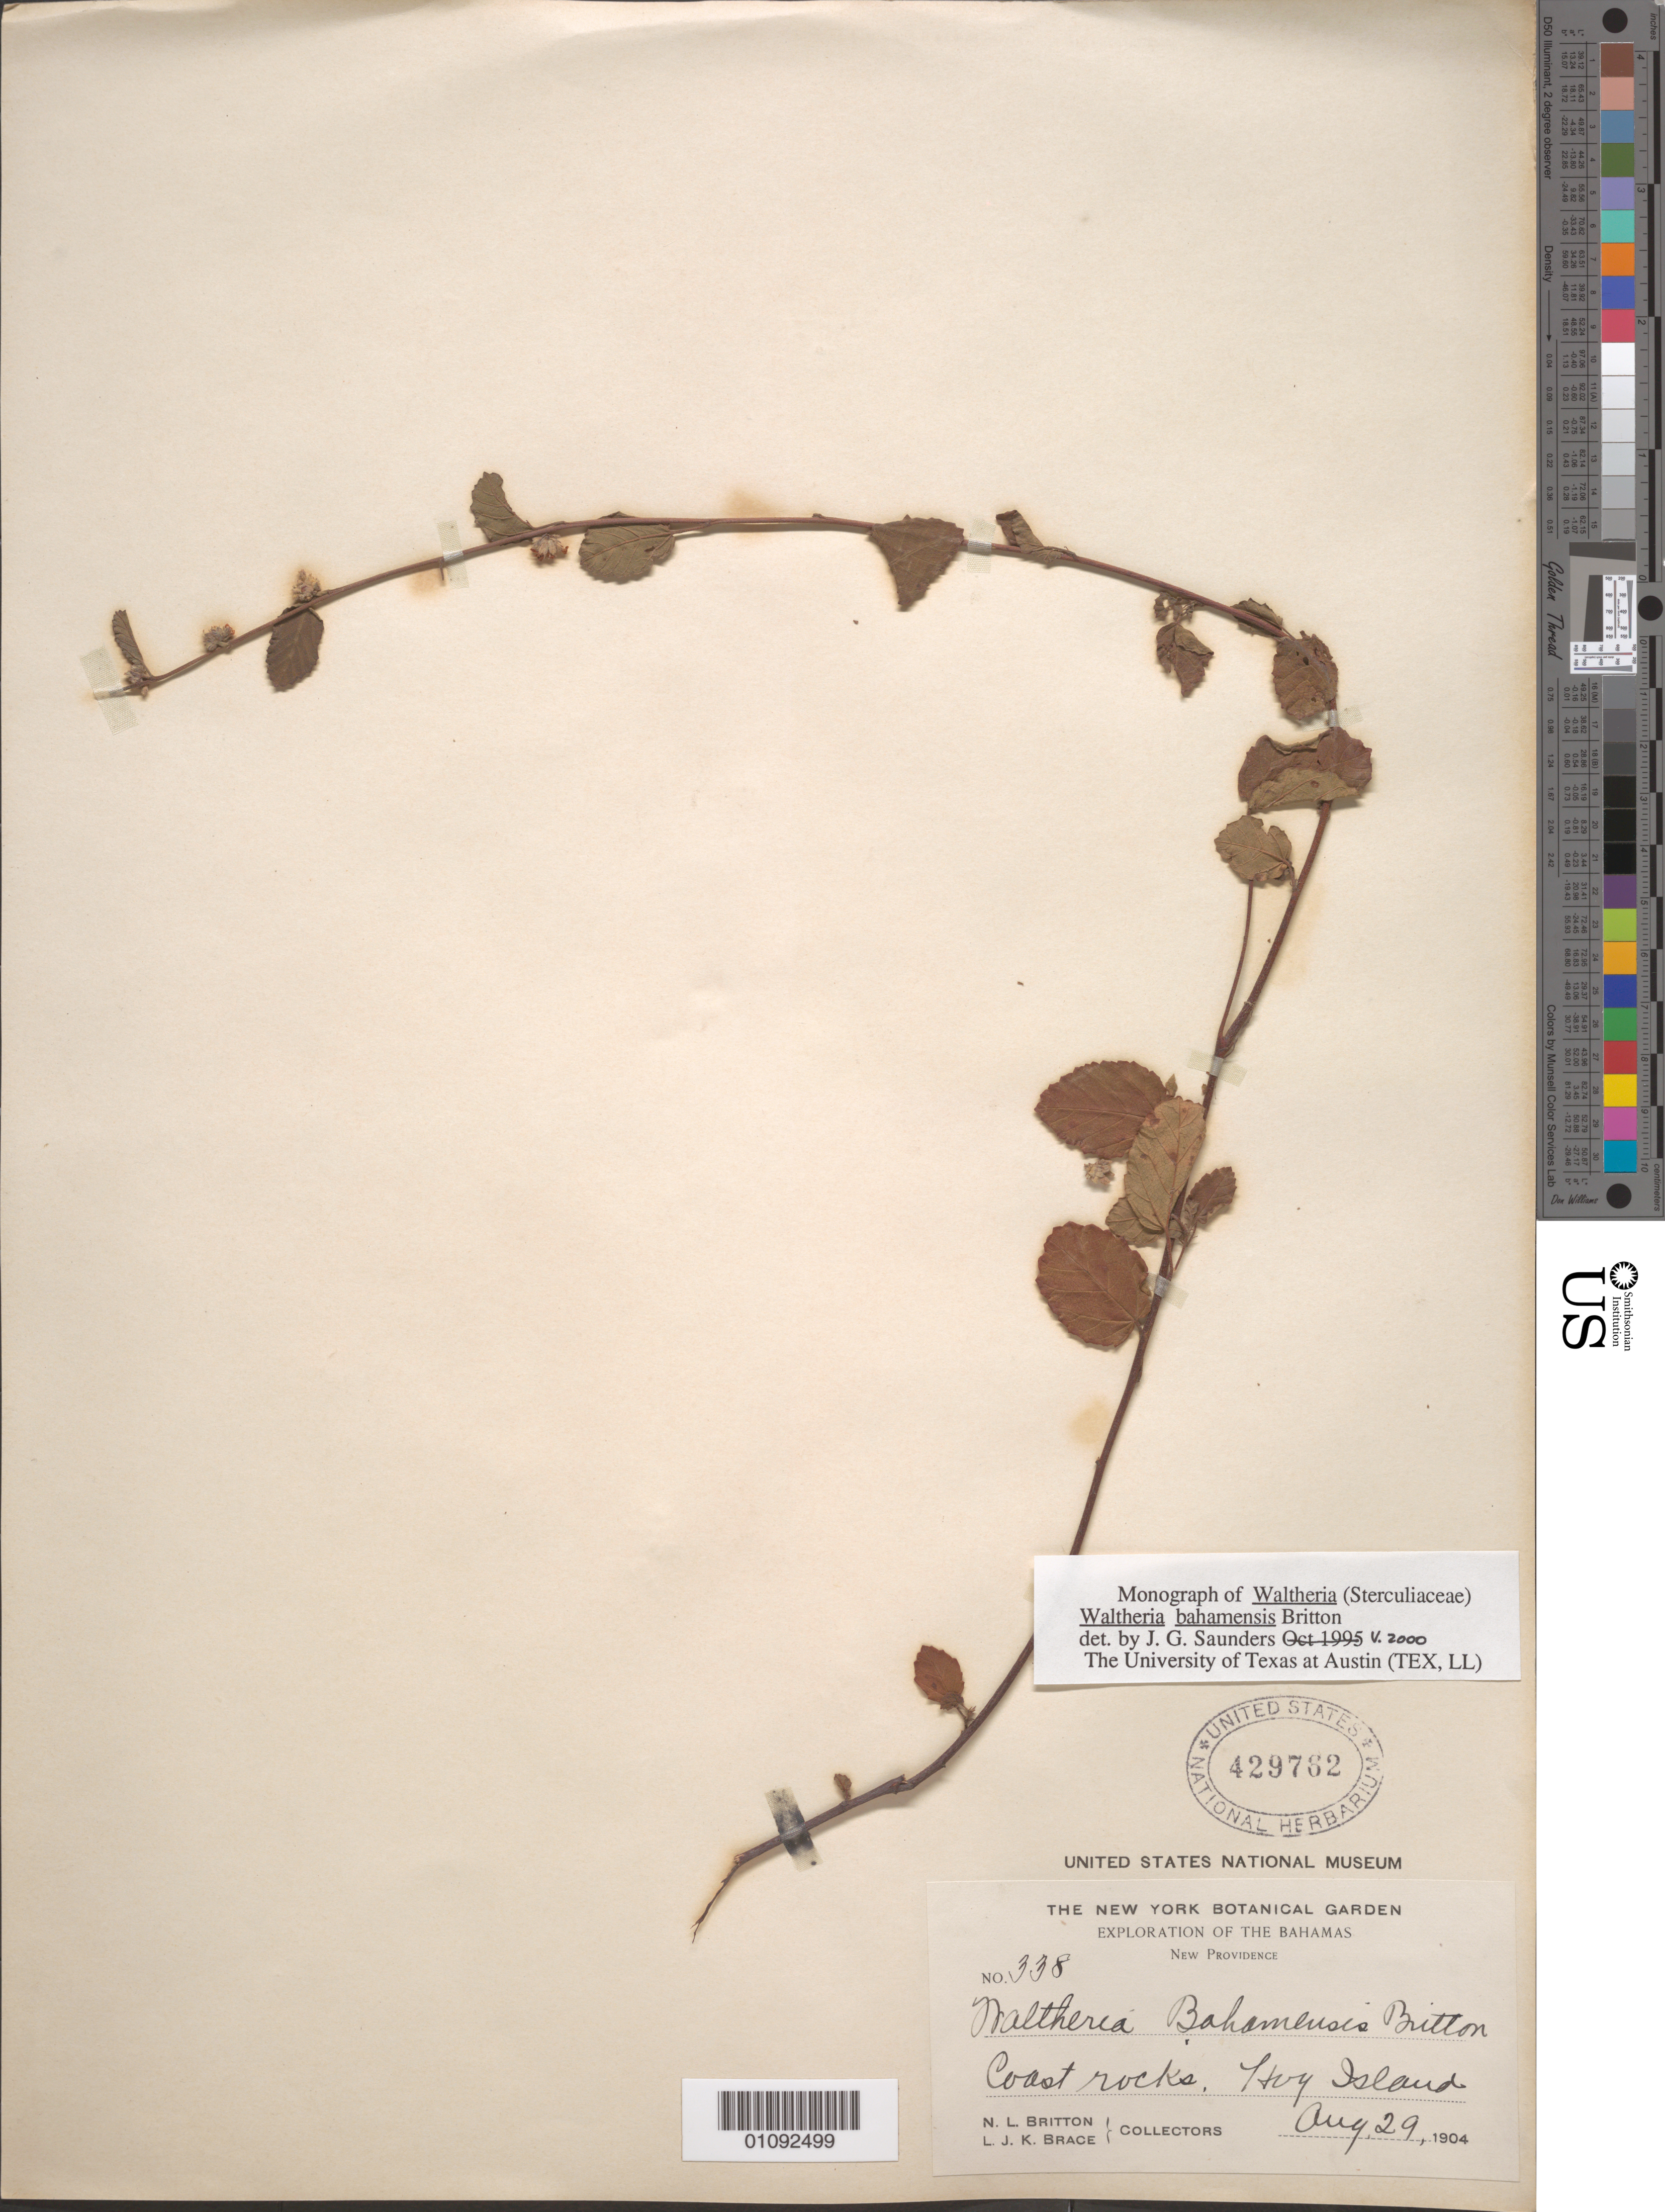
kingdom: Plantae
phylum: Tracheophyta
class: Magnoliopsida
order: Malvales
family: Malvaceae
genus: Waltheria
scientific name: Waltheria bahamensis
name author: Britton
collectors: N. Britton & L. J. K. Brace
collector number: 338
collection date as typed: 29 Aug 1904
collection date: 1904-08-29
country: Bahamas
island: Hog I.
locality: Hog Island, New Providence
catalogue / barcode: US 429762